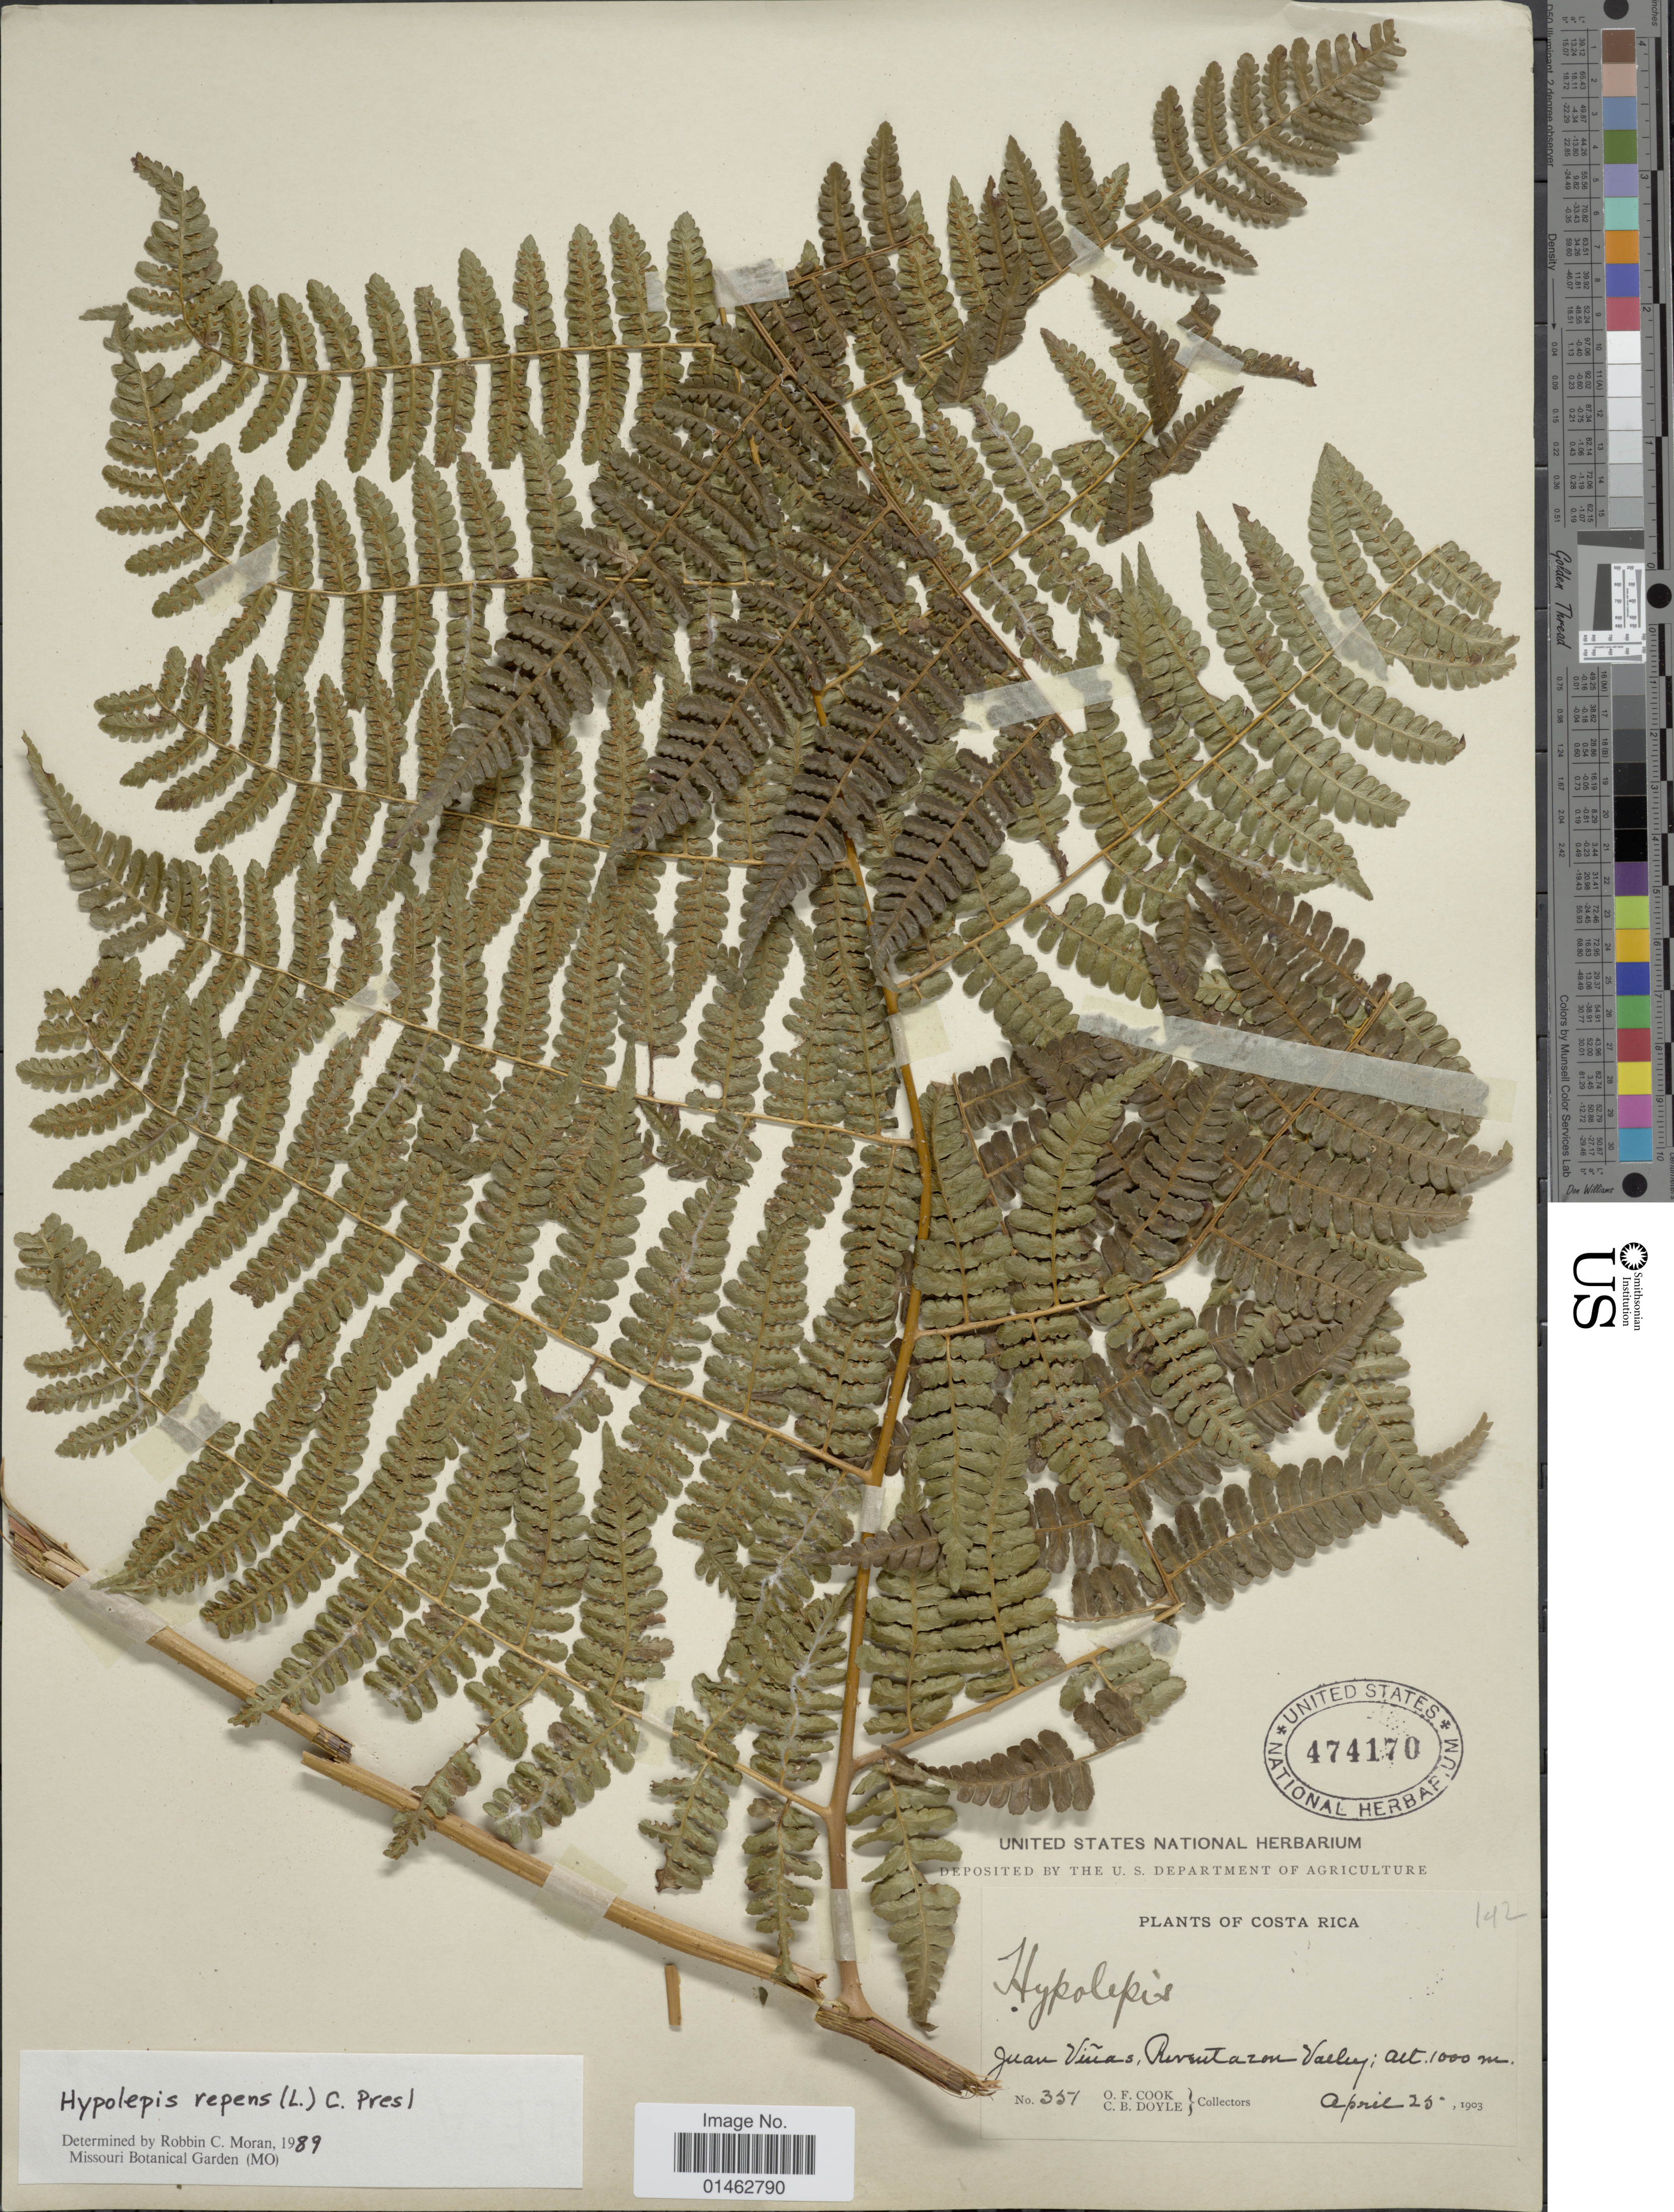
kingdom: Plantae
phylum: Tracheophyta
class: Polypodiopsida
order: Polypodiales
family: Dennstaedtiaceae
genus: Hypolepis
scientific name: Hypolepis repens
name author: (L.) C. Presl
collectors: O. F. Cook & C. Doyle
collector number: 351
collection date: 1903-04-25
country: Costa Rica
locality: Juan Viñas, Reventazon Valley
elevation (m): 1000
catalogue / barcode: US 474170